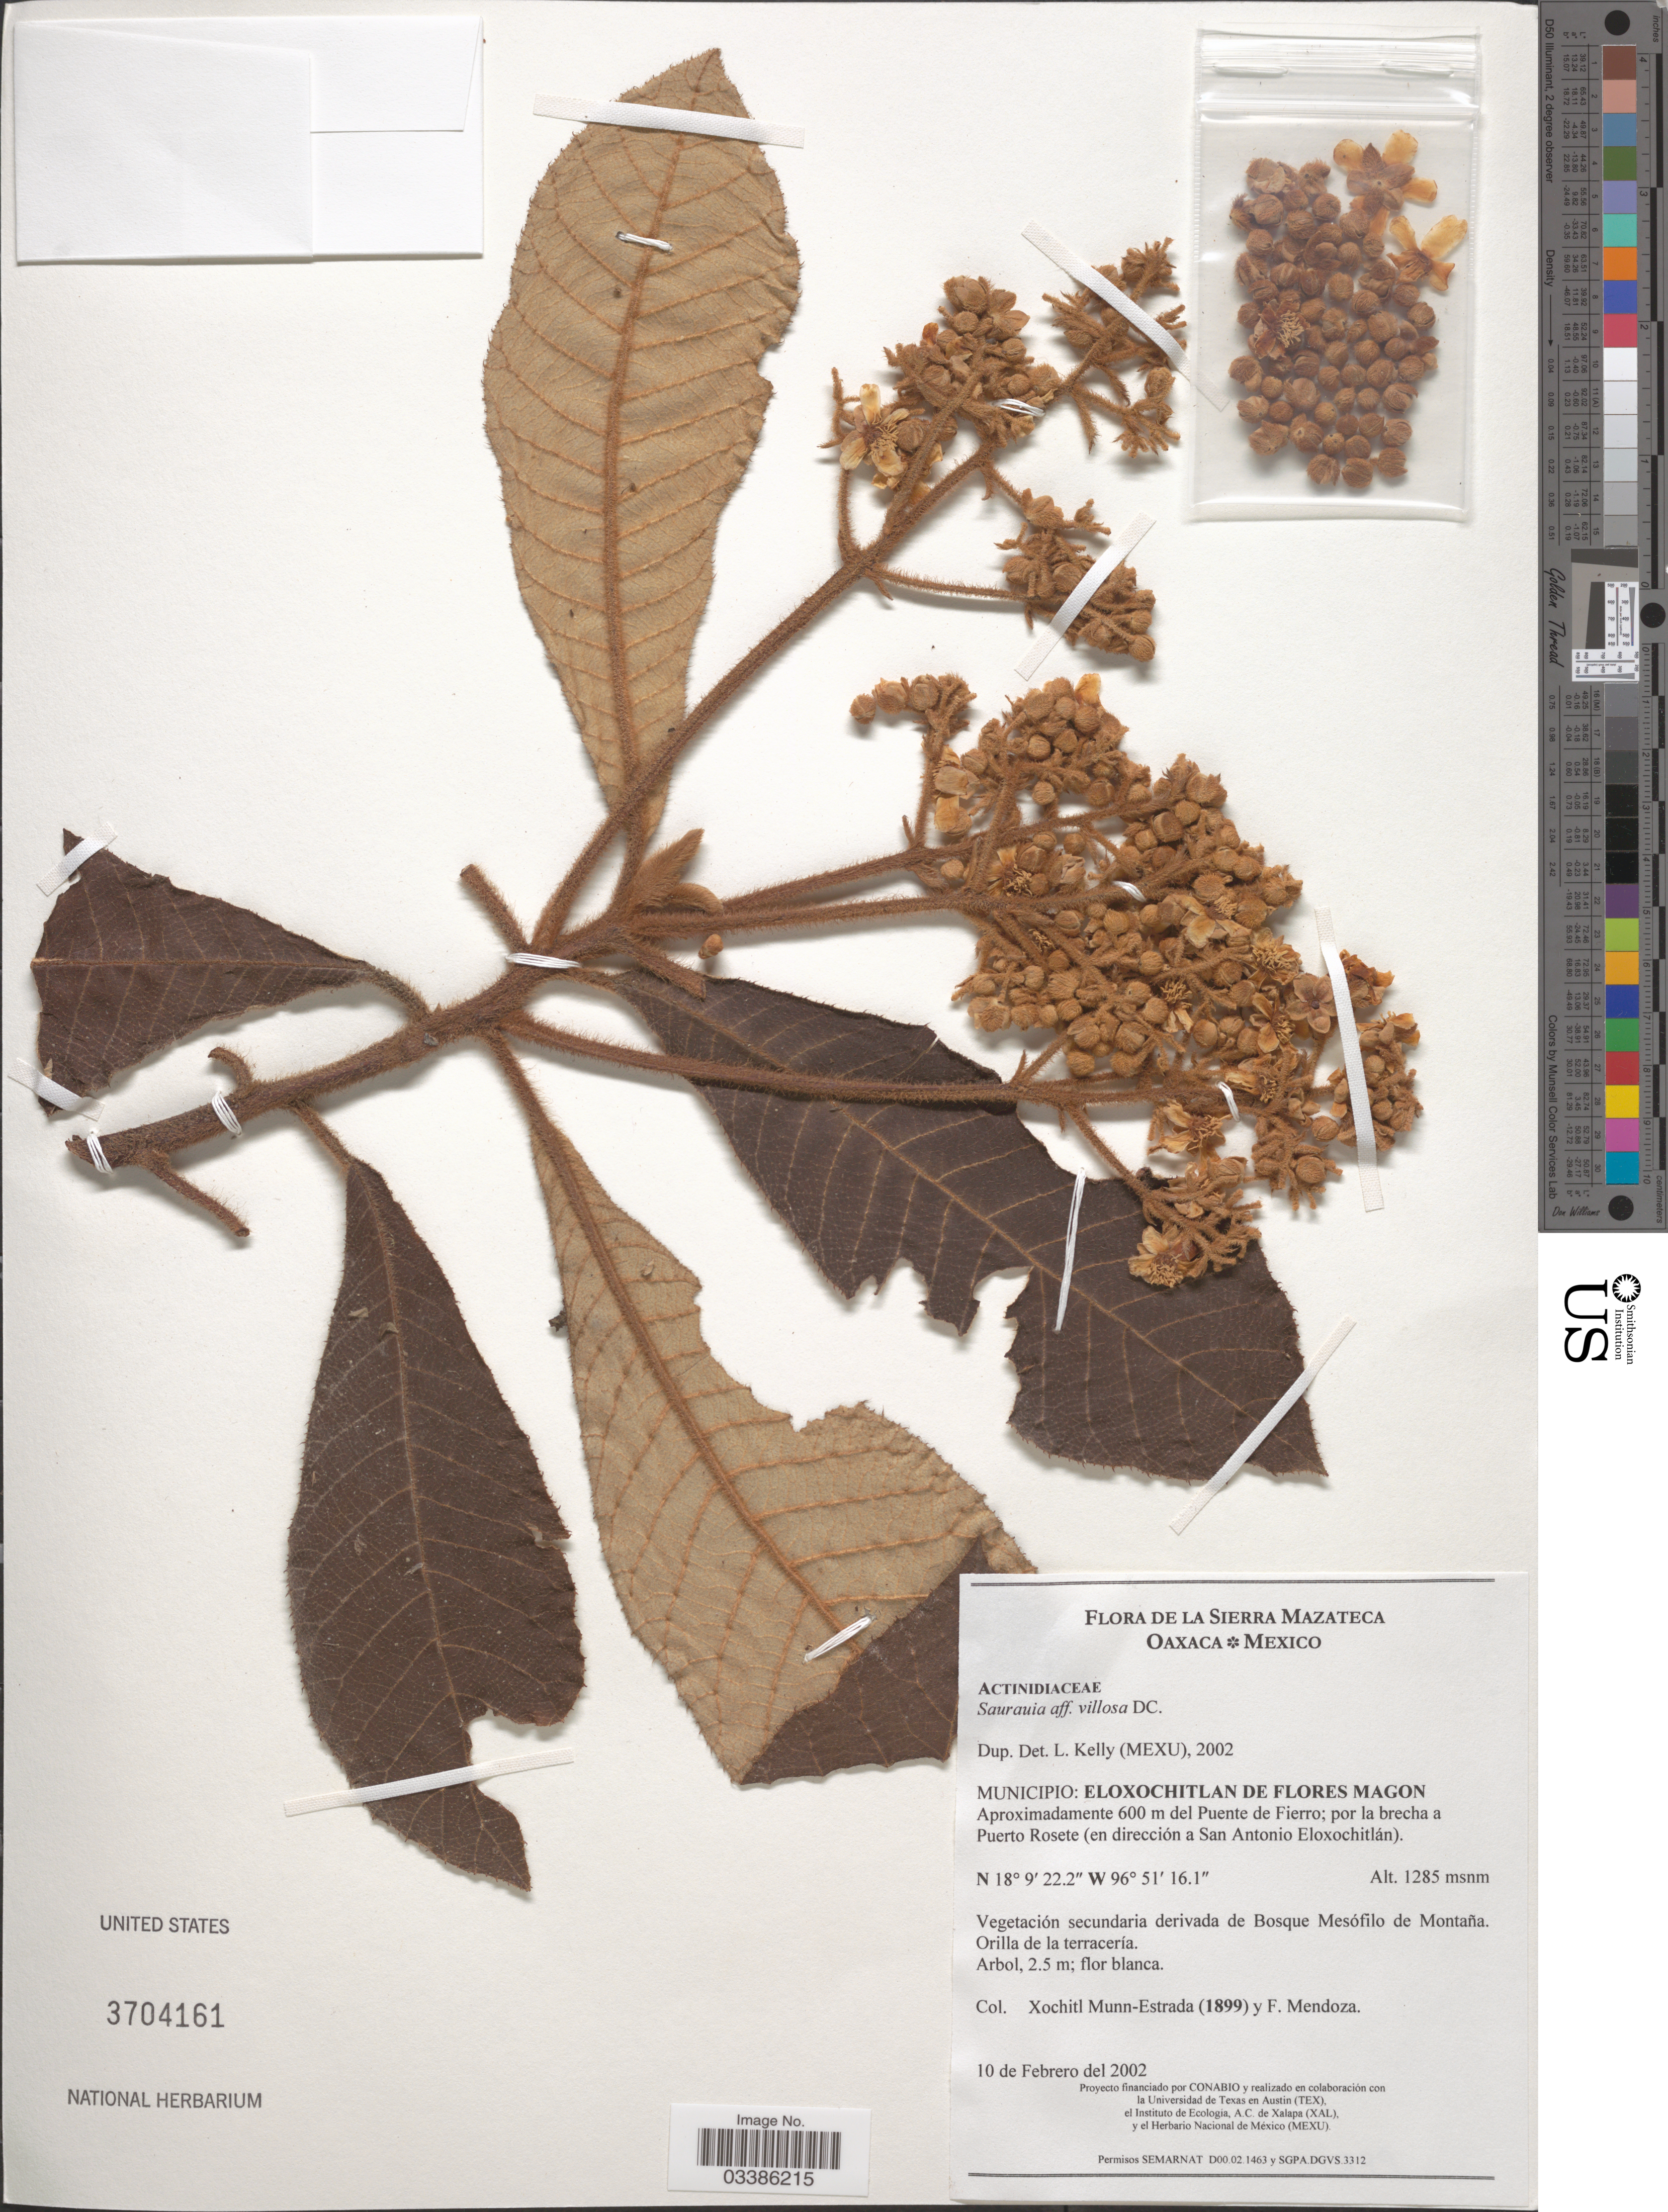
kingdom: Plantae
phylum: Tracheophyta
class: Magnoliopsida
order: Ericales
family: Actinidiaceae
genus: Saurauia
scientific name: Saurauia villosa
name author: DC.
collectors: X. Munn-Estrada & F. Mendoza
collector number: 1899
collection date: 2002-02-10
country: Mexico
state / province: Oaxaca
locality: Sierra Mazateca. Municipio: Eloxochitlan de flores Magon. Aproximadamente 600 m del Puente de Fierro; por la brecha a Puerto Rosete (en dirección a San Antonio Eloxochitlán).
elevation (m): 1285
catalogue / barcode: US 3704161